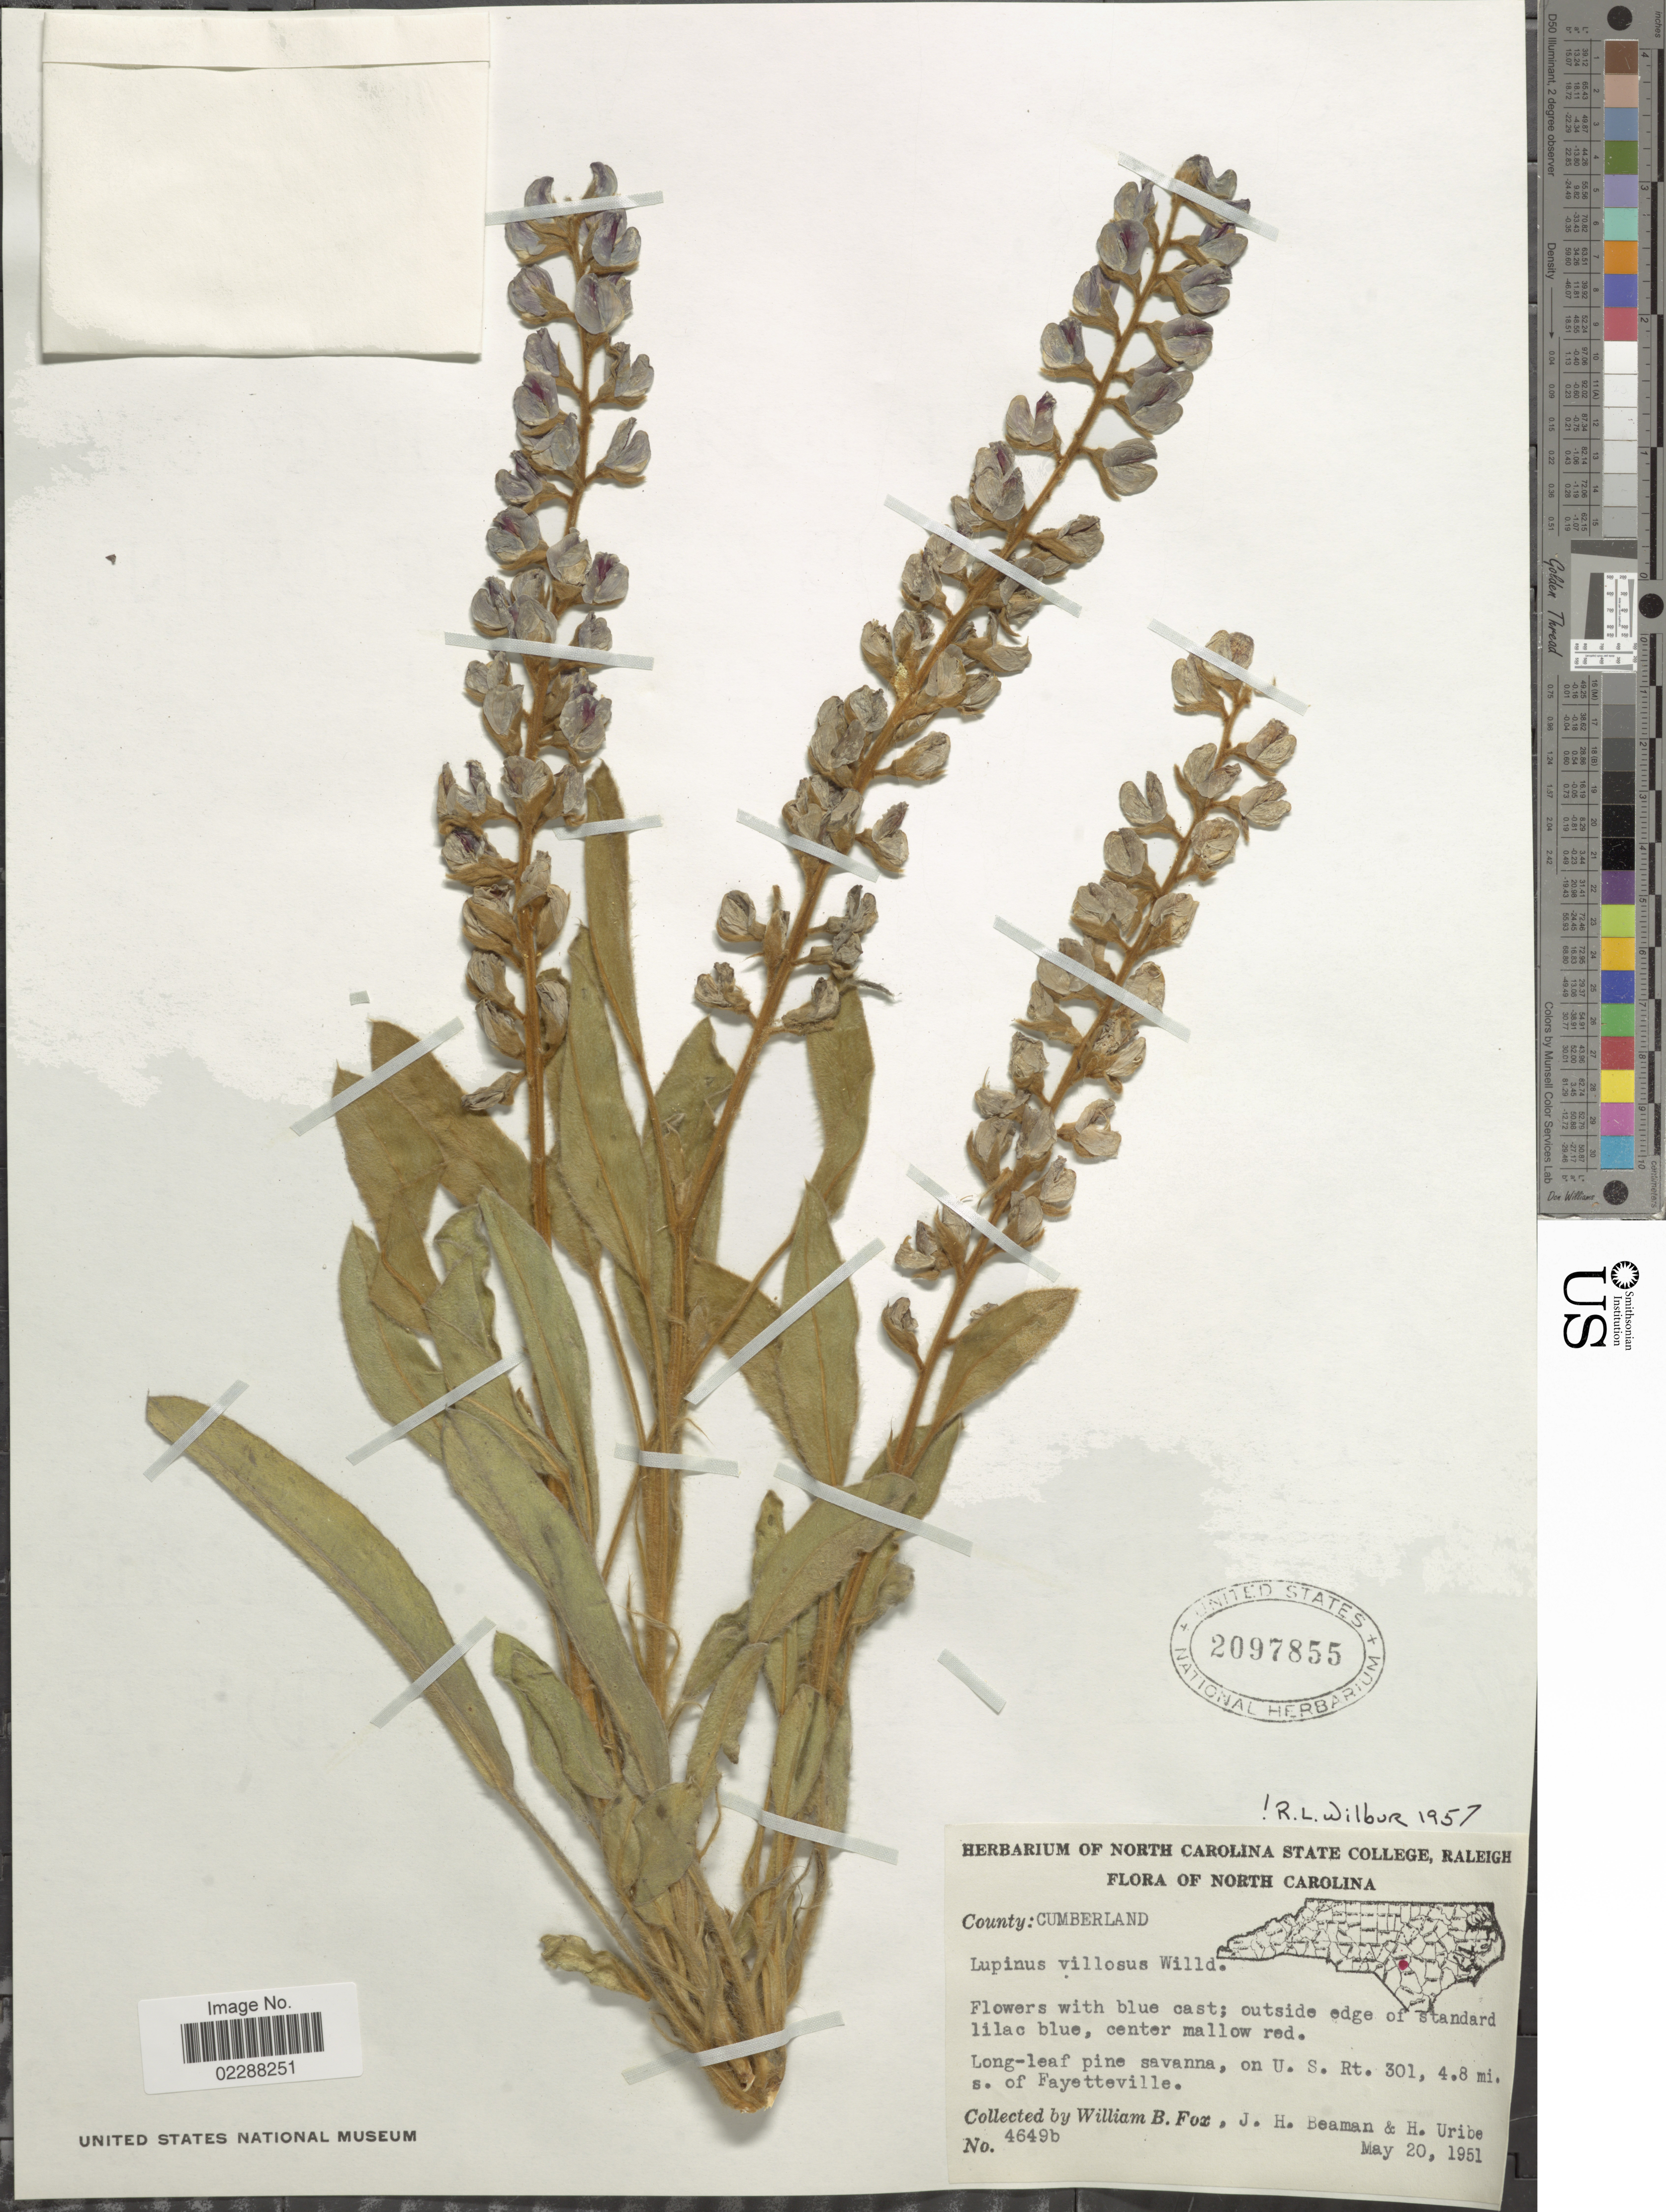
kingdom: Plantae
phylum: Tracheophyta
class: Magnoliopsida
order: Fabales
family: Fabaceae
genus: Lupinus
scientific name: Lupinus villosus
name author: Willd.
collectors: W. B. Fox, J. H. Beaman & H. Uribe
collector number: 4649b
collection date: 1951-05-20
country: United States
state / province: North Carolina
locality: County: Cumberland, On U.S. Rt. 301, 4.8 mi. s. of Fayetteville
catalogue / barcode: US 2097855